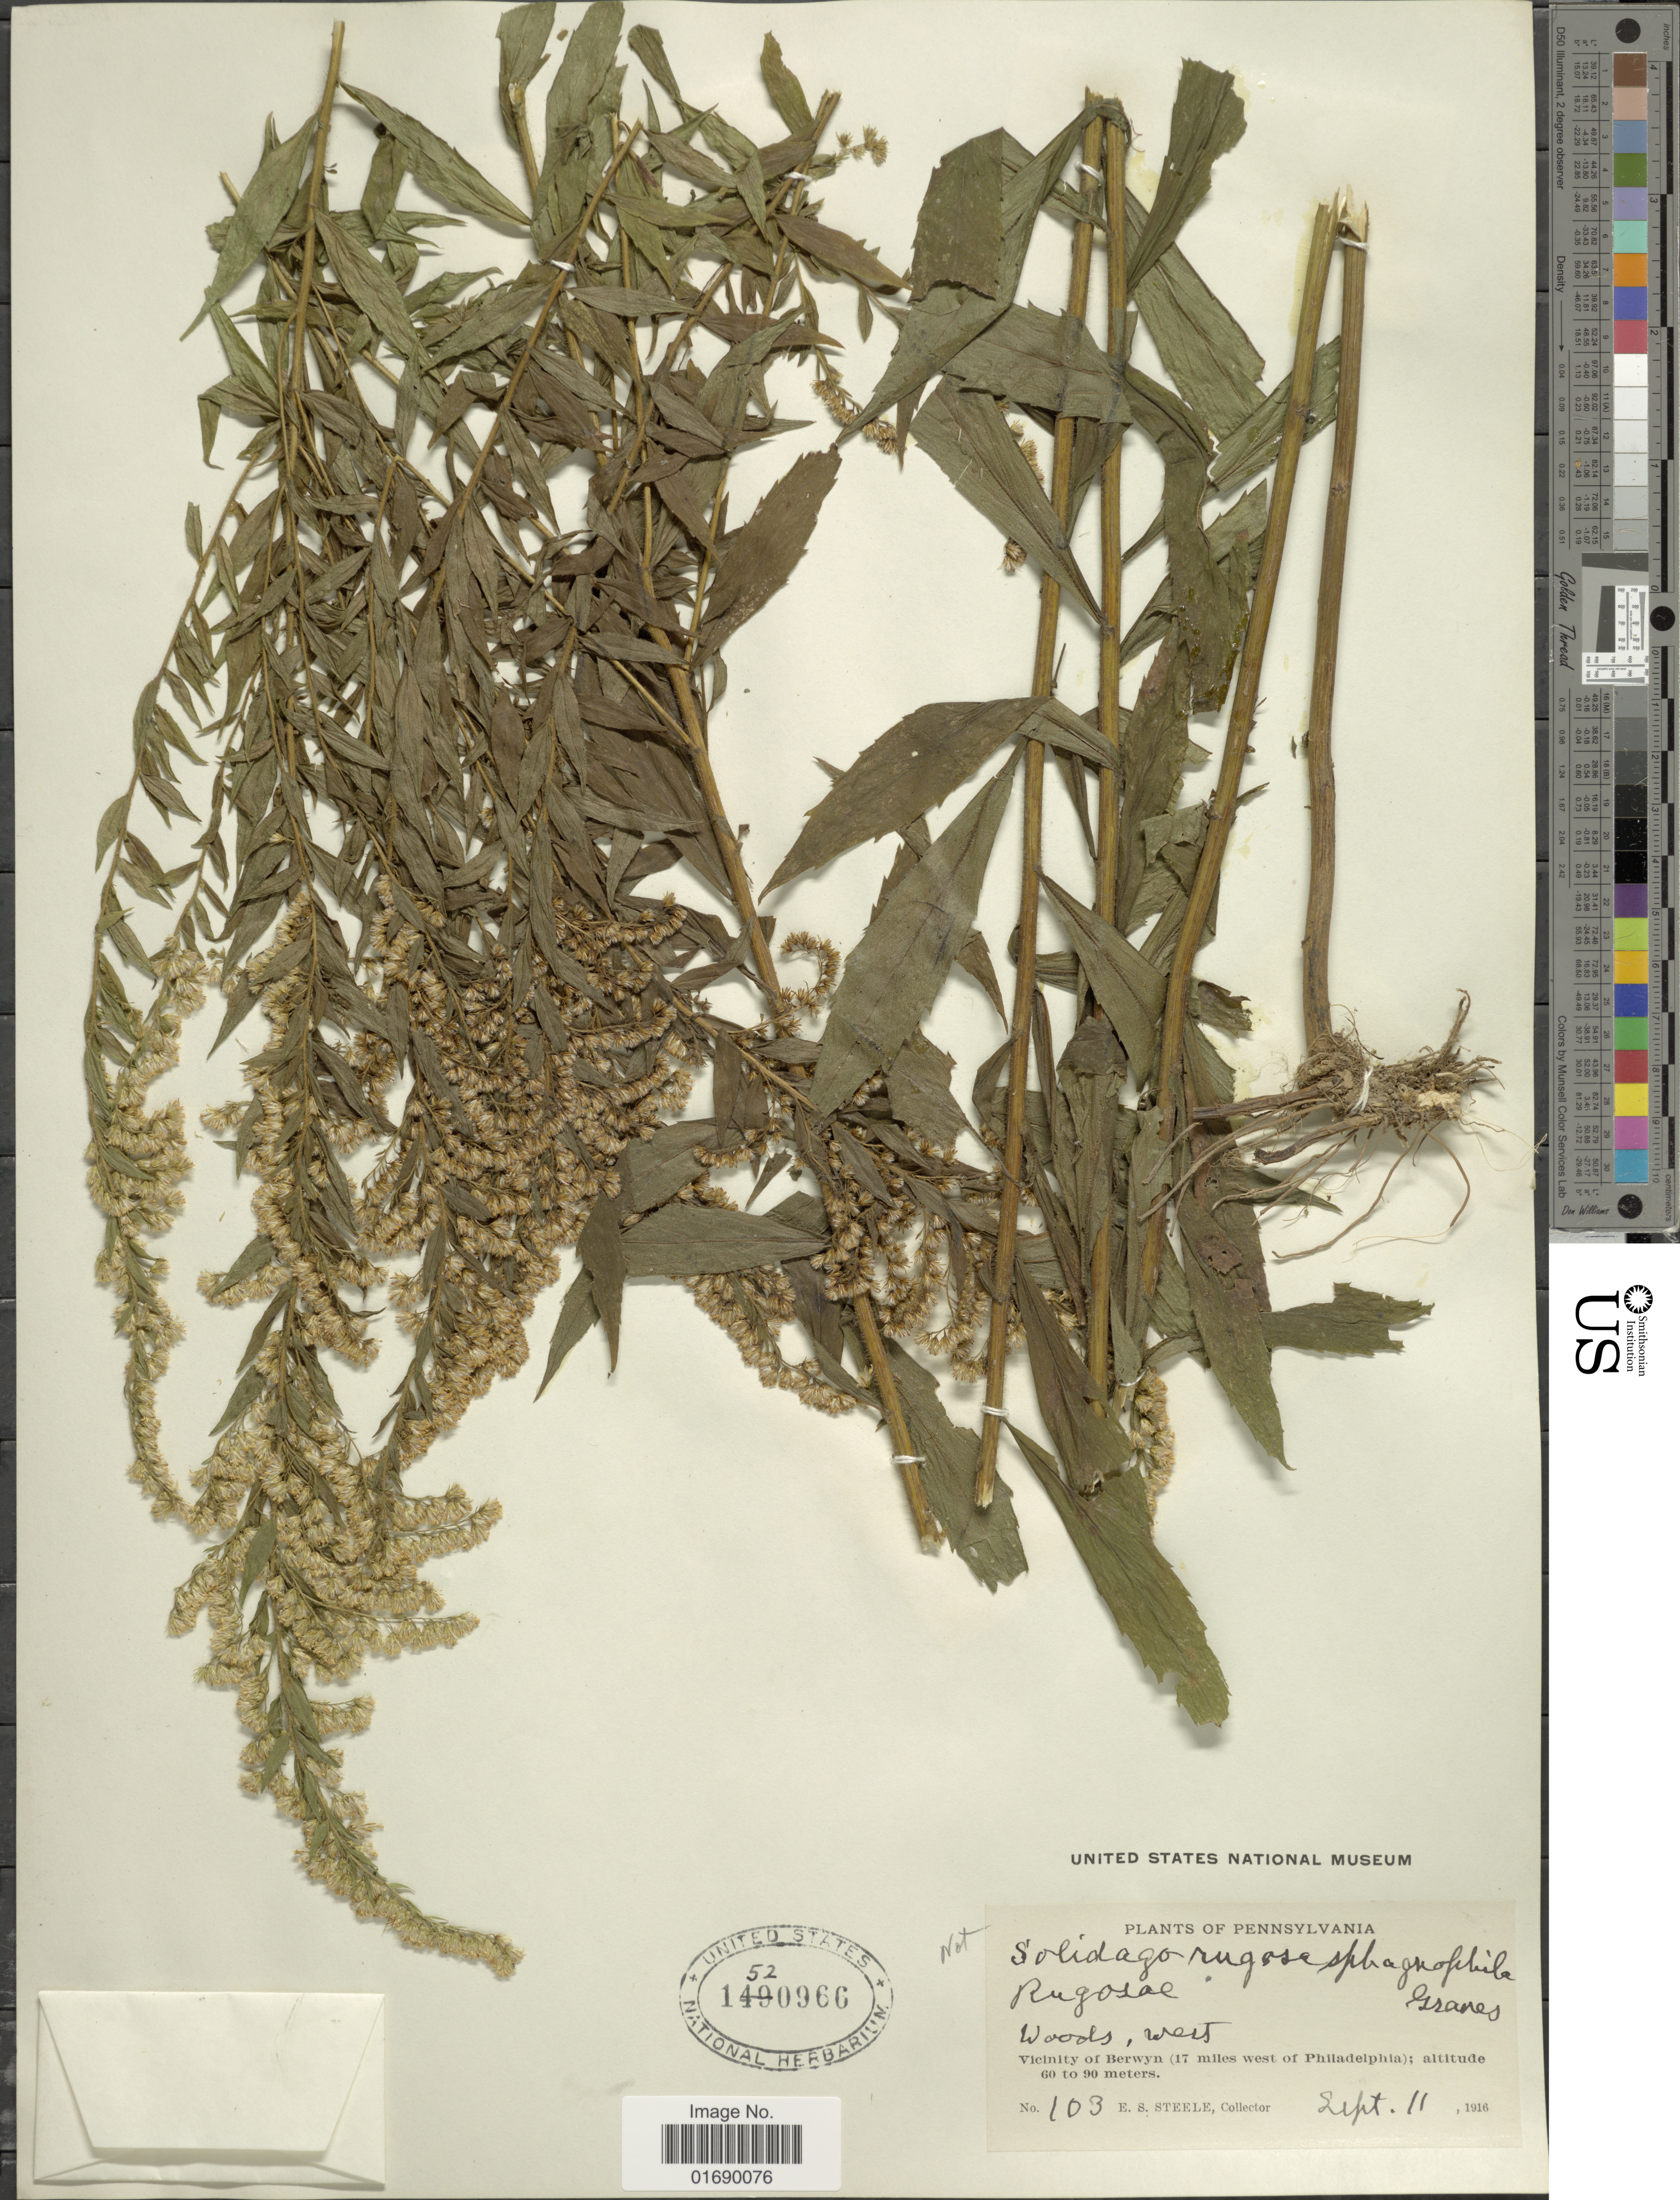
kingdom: Plantae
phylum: Tracheophyta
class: Magnoliopsida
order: Asterales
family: Asteraceae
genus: Solidago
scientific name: Solidago rugosa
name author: Mill.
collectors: E. Steele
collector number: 103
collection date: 1916-09-11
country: United States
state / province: Pennsylvania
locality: Woods, west, Vicinity of Berwyn (17 miles west of Philadelphia)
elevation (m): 60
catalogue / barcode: US 1520966